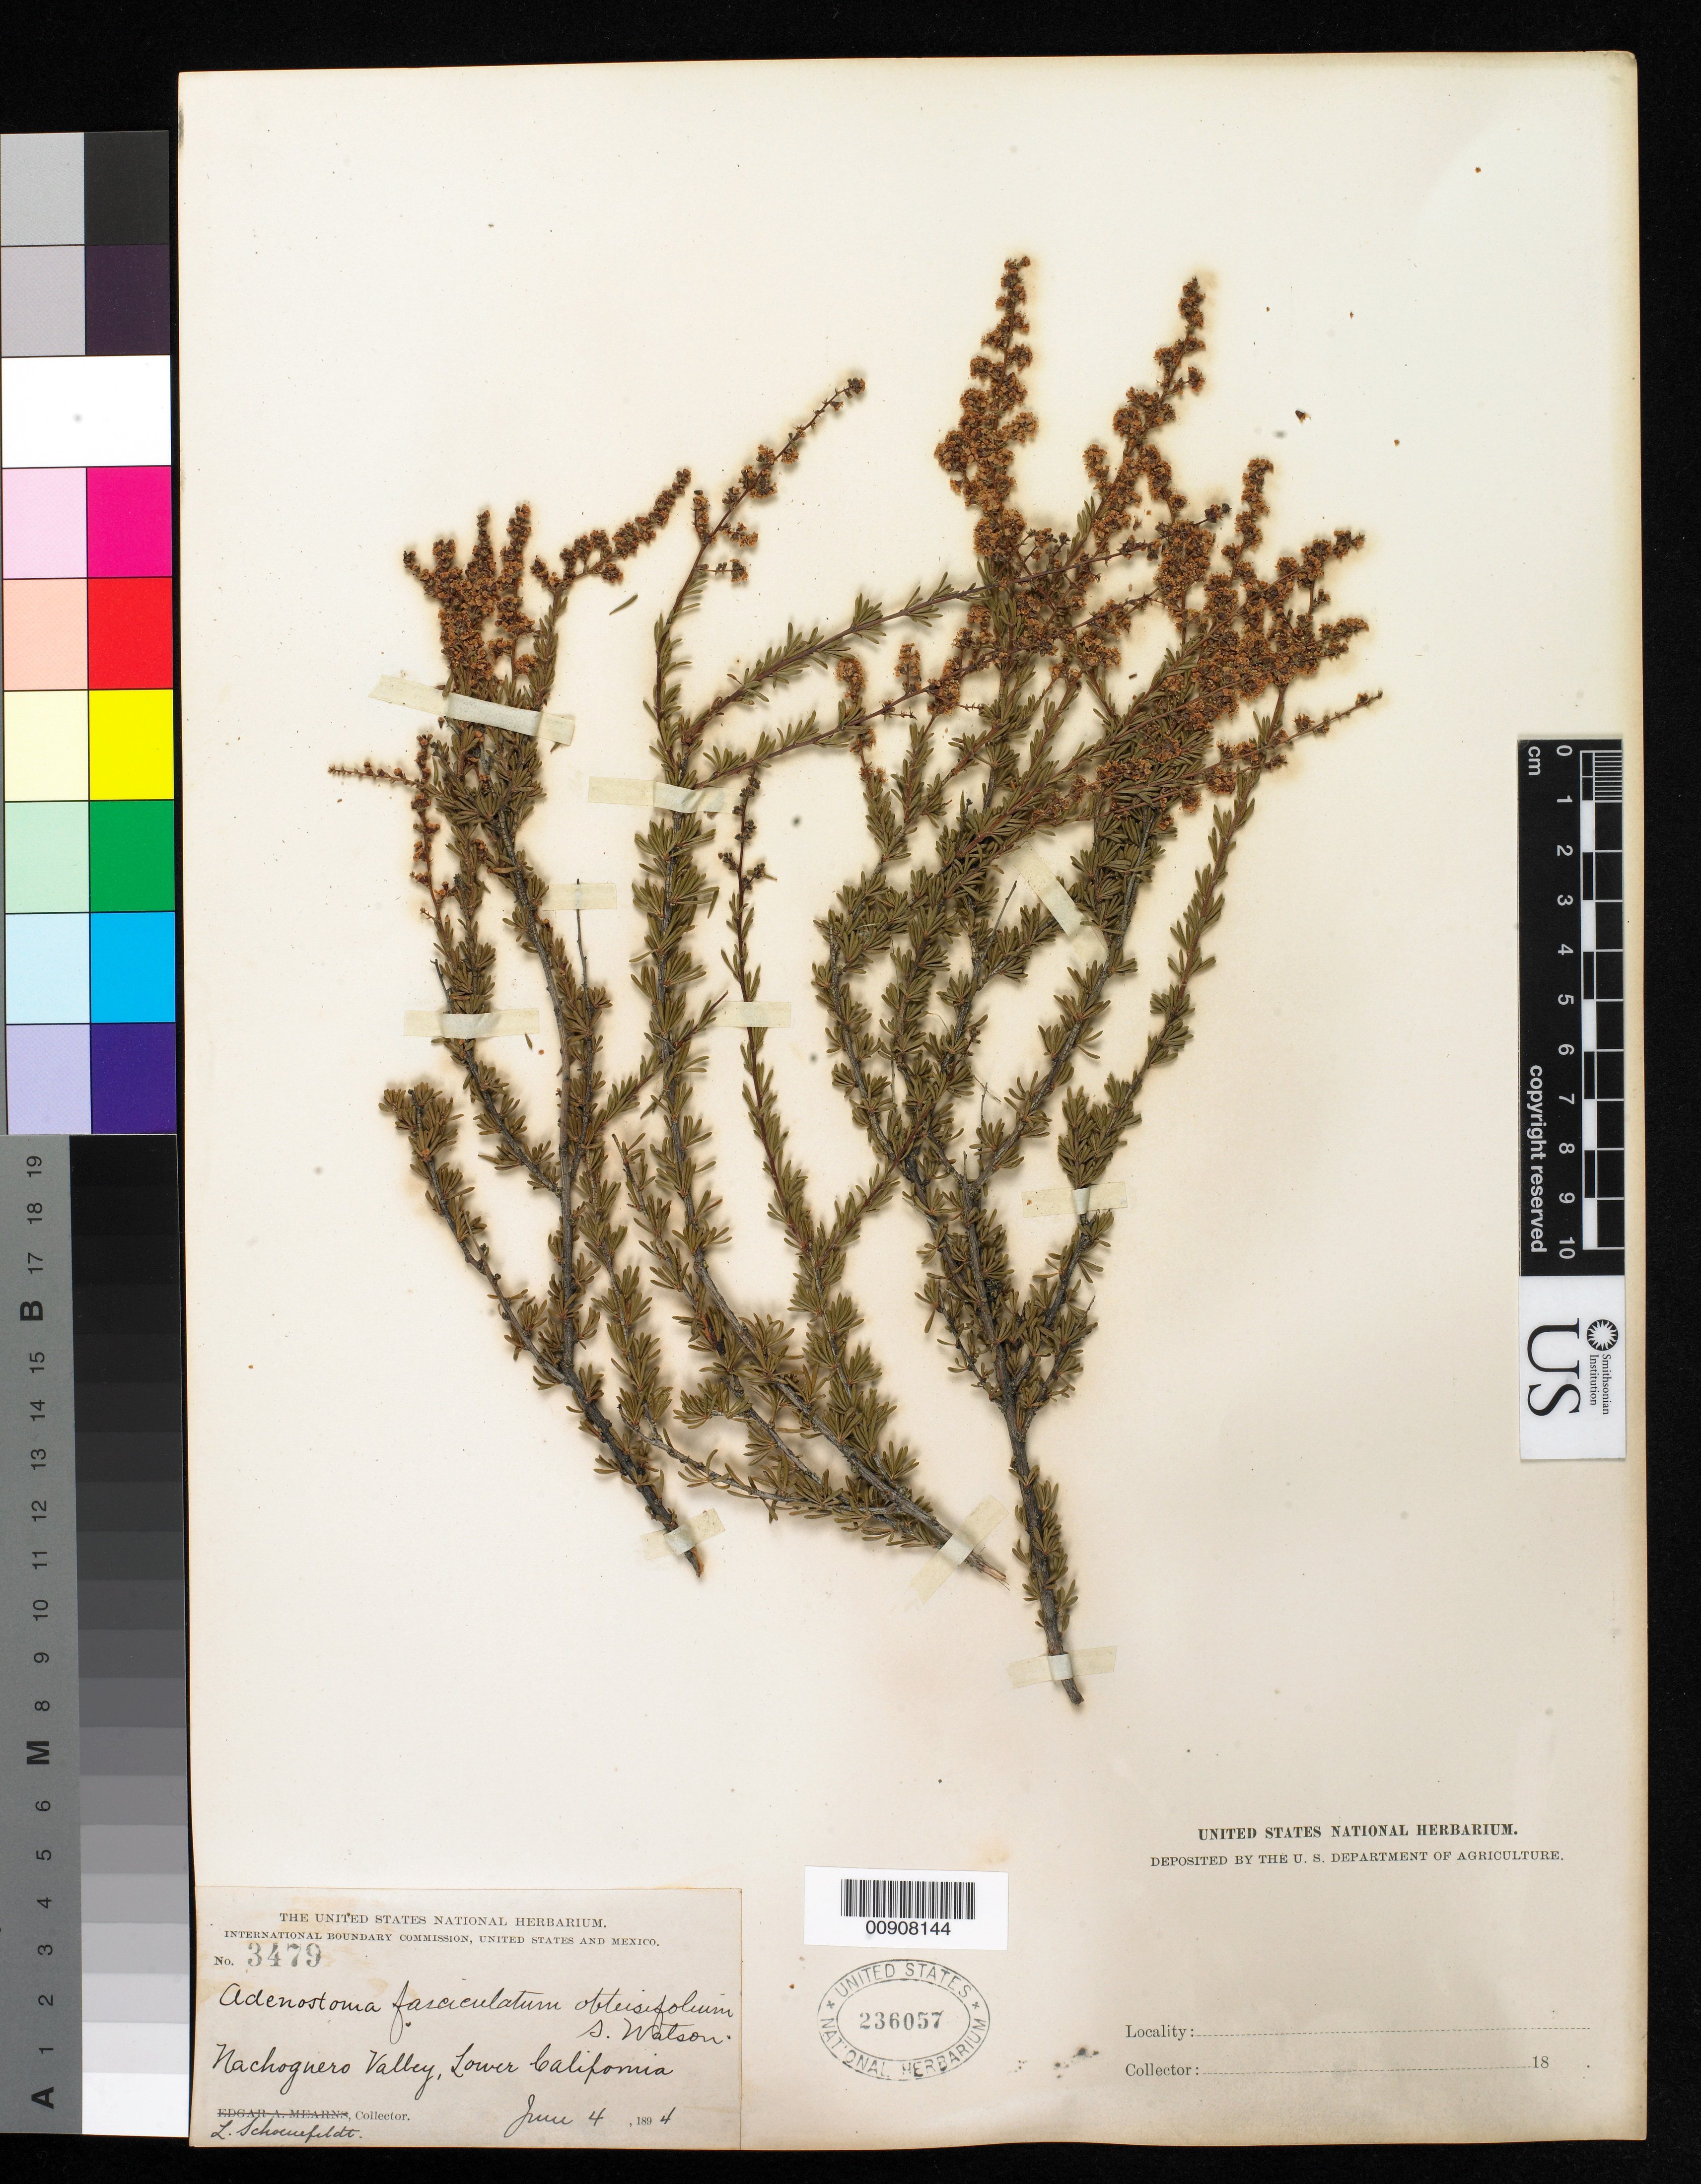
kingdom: Plantae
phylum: Tracheophyta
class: Magnoliopsida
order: Rosales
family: Rosaceae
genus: Adenostoma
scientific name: Adenostoma fasciculatum var. obtusifolium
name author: S. Watson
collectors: L. Schoenfeldt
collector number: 3479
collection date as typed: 04 Jun 1894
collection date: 1894-06-04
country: Mexico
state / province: Baja California Norte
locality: Nachoguero Valley, Lower California.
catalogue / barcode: US 236057